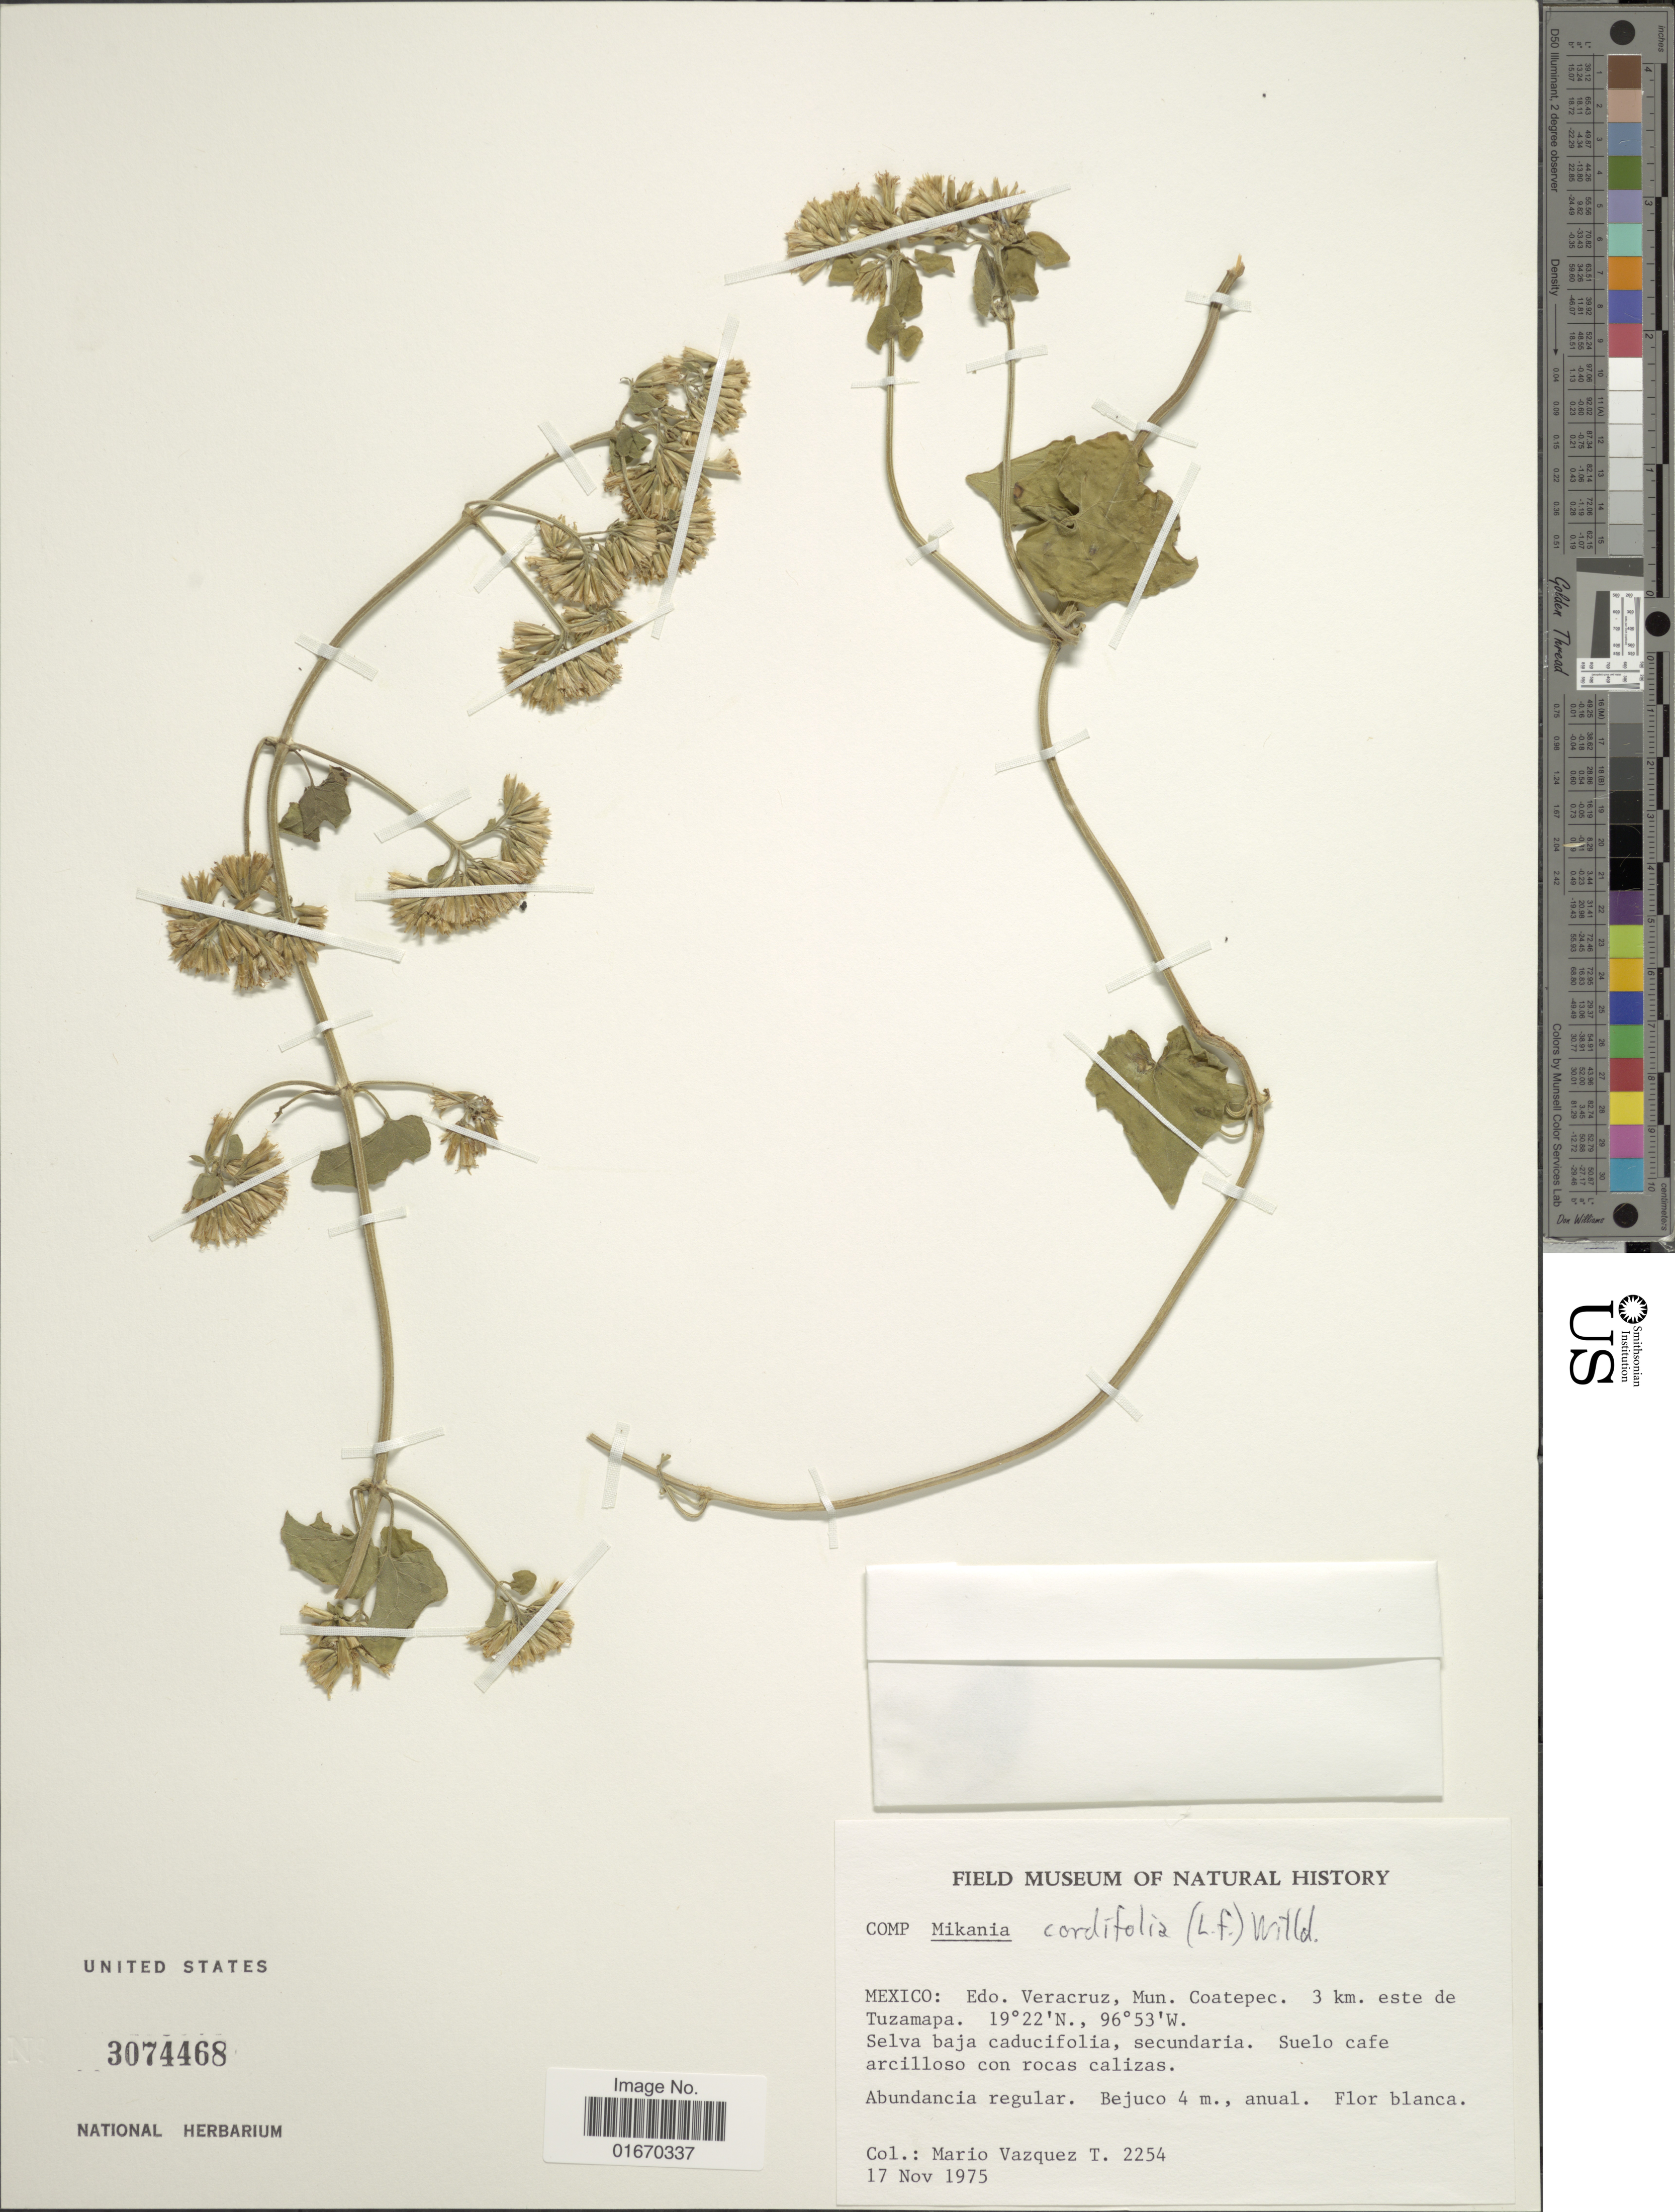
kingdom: Plantae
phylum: Tracheophyta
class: Magnoliopsida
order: Asterales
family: Asteraceae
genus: Mikania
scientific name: Mikania cordifolia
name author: Kunth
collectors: M. Vázquez Torres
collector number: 2254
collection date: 1975-11-17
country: Mexico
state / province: Veracruz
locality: Edo. Veracruz, Mun. Coatepec, 3 km este de Tuzamapa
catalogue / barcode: US 3074468